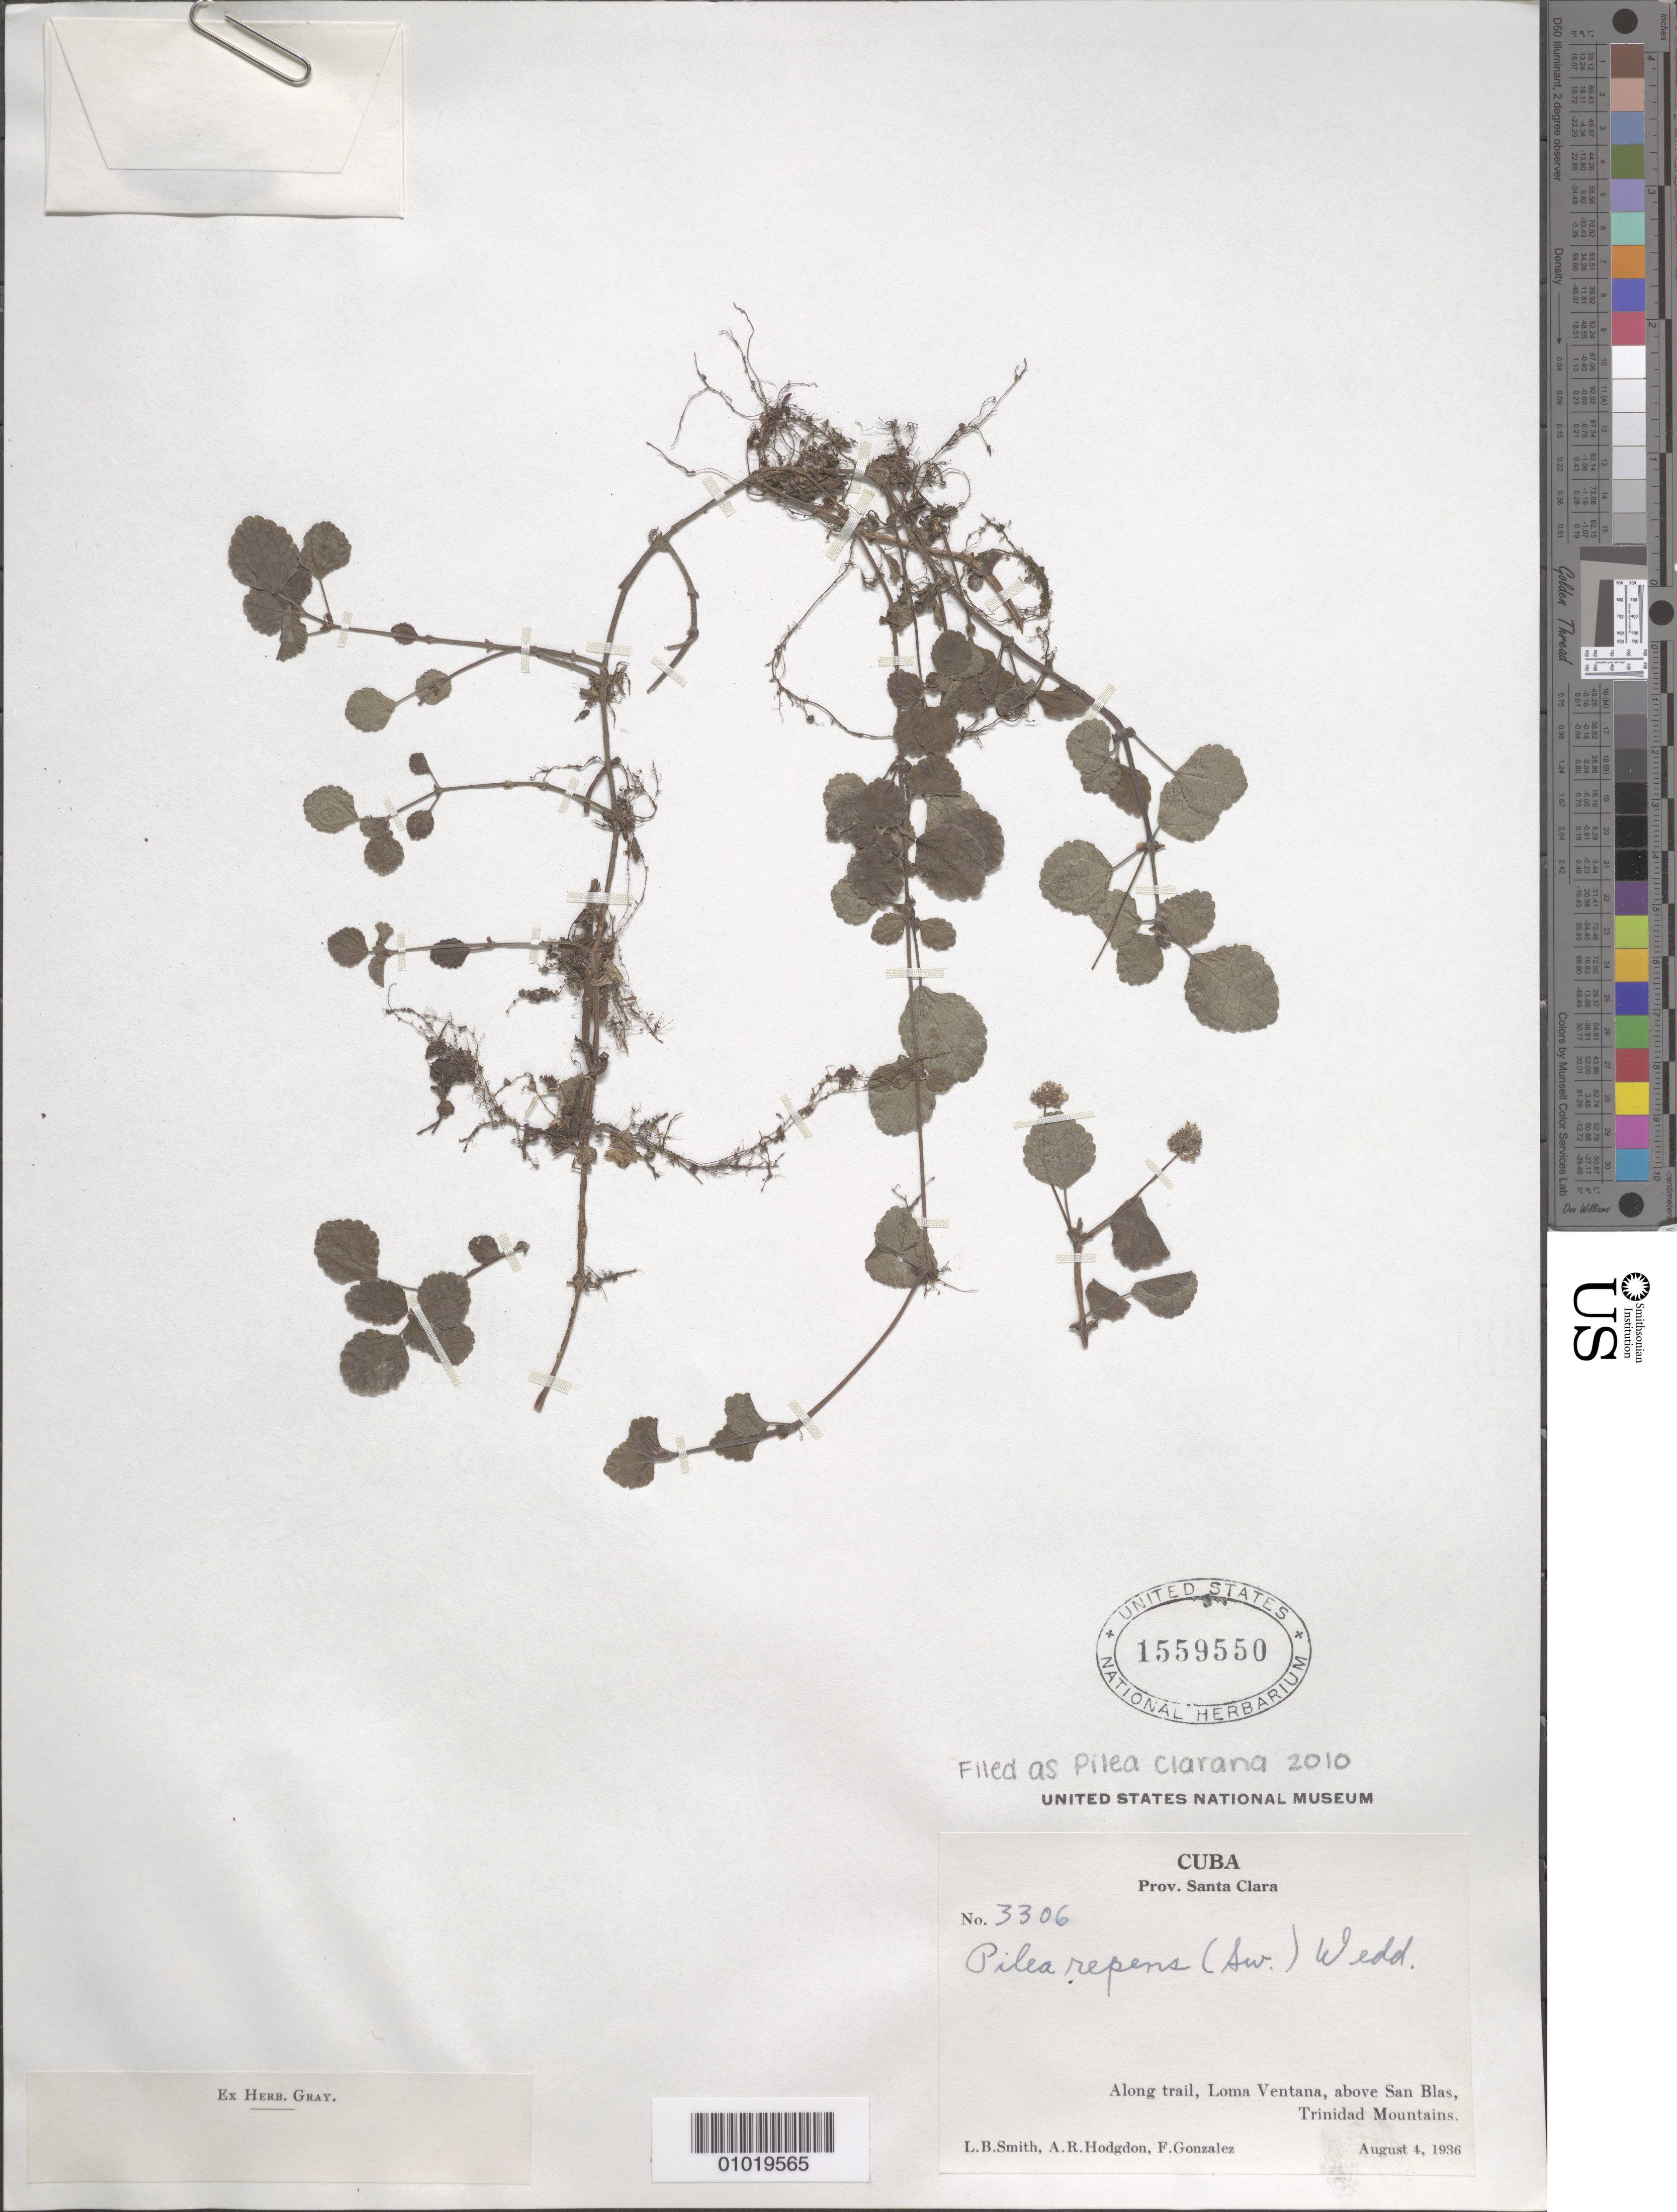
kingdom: Plantae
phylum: Tracheophyta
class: Magnoliopsida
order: Rosales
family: Urticaceae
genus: Pilea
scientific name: Pilea clarana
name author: Urb.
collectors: L. Smith, A. R. Hodgdon & F. Gonzalez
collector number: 3306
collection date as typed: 04 Aug 1936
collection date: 1936-08-04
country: Cuba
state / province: Villa Clara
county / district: Santa Clara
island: Cuba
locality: Along trail, Loma Ventana, above San Blas, Trinidad Mountains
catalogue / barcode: US 1559550